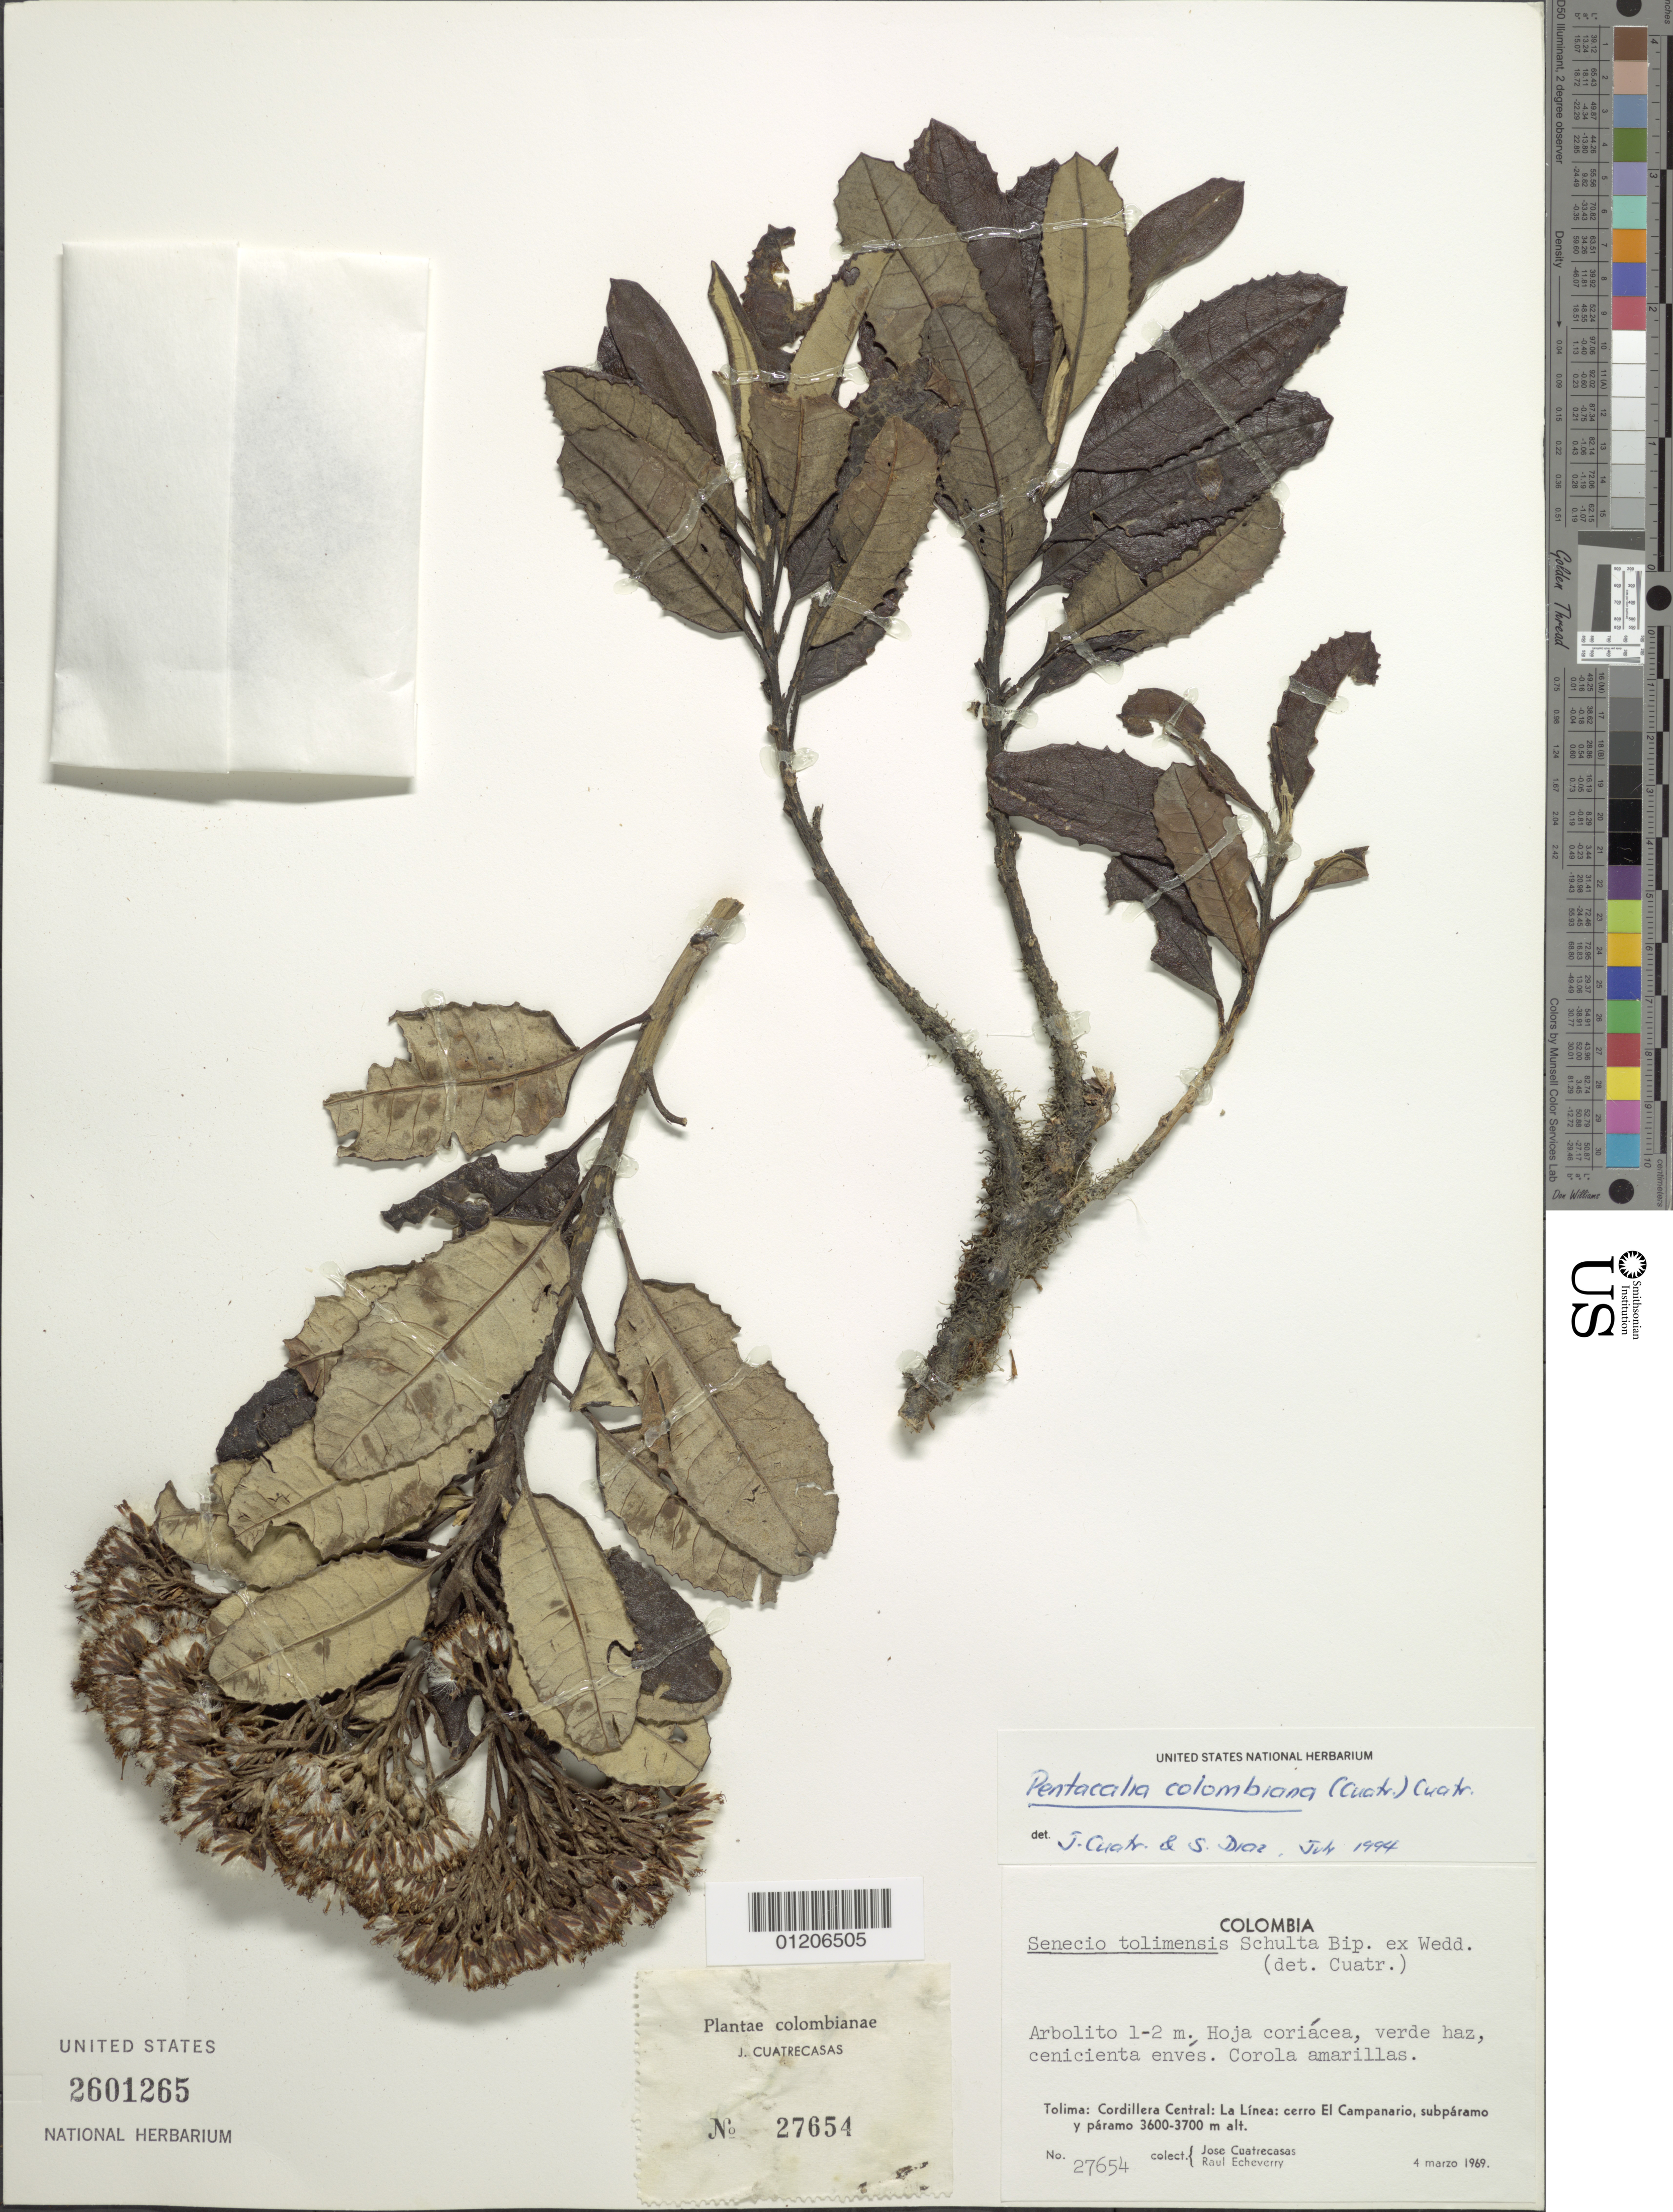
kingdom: Plantae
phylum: Tracheophyta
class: Magnoliopsida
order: Asterales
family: Asteraceae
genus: Pentacalia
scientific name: Pentacalia colombiana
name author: (Cuatrec.) Cuatrec.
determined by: Cuatrecasas, J.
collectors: J. Cuatrecasas & R. Echeverry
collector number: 27654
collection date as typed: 4 Mar 1969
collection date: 1969-03-04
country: Colombia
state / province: Tolima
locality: Tolima: Cordillera Central: La Línea: cerro El Campanario, subpáramo y páramo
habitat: Subparamo y paramo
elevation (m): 3600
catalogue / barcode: US 2601265